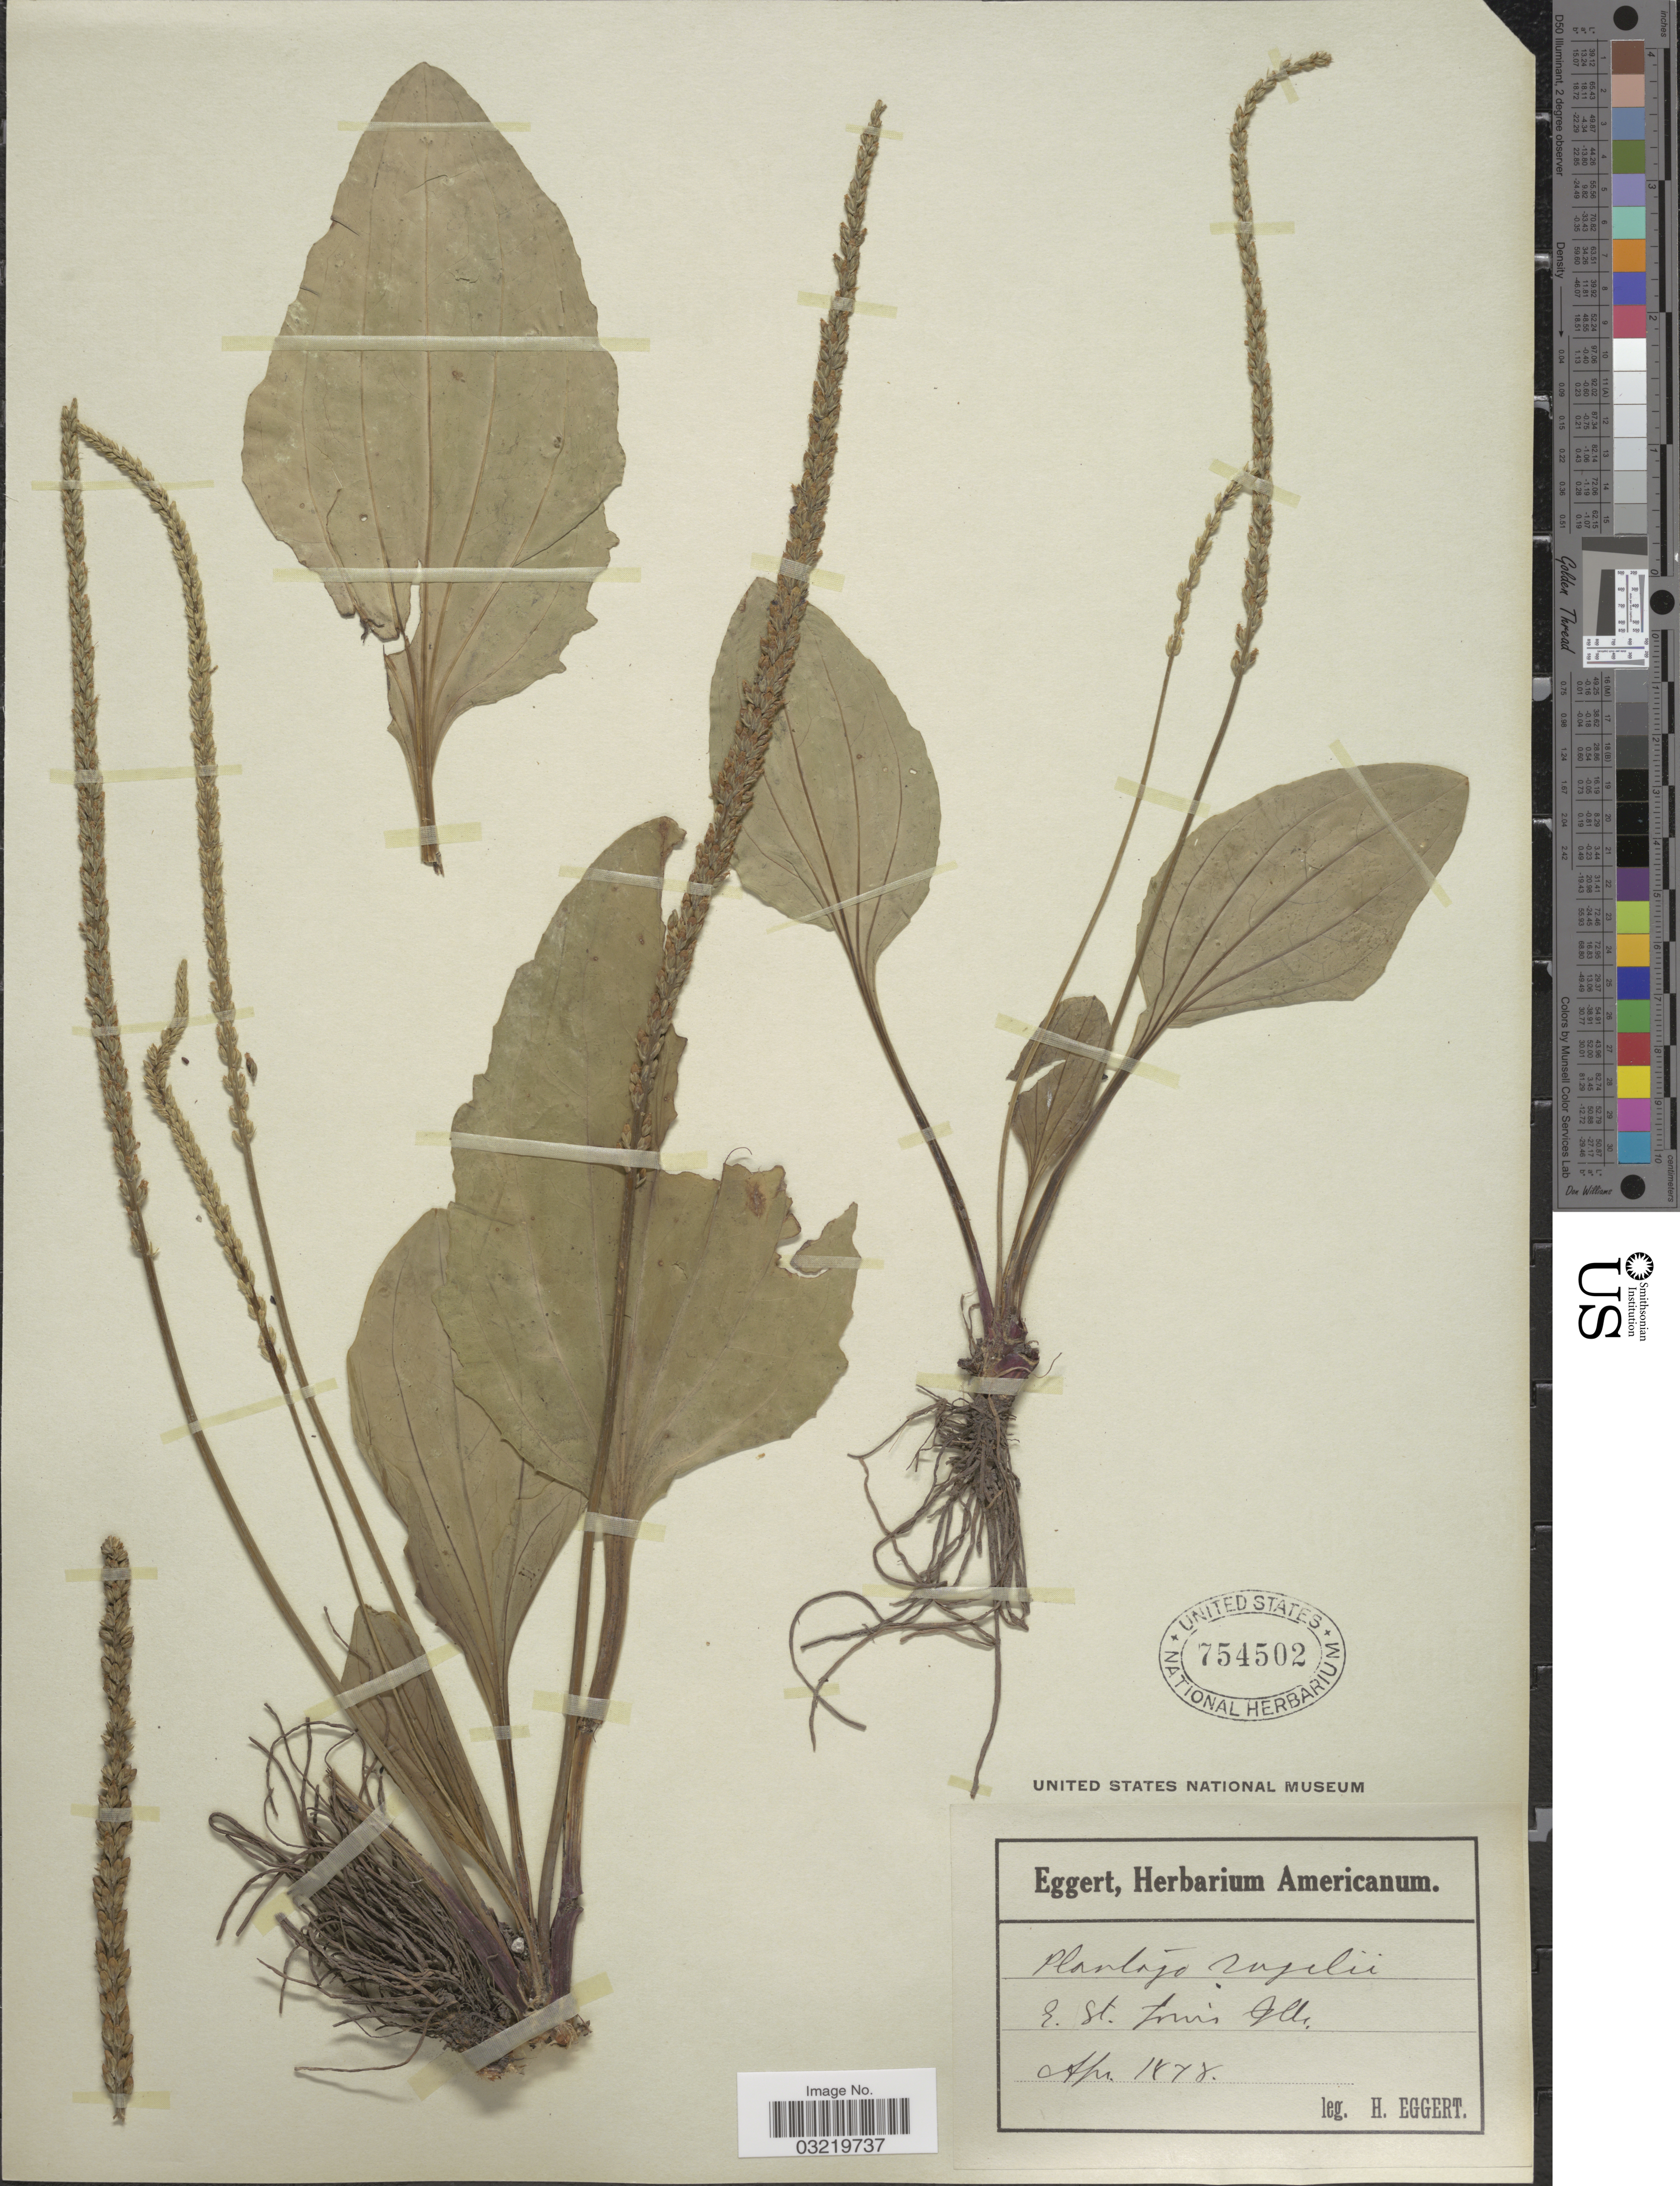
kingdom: Plantae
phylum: Tracheophyta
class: Magnoliopsida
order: Lamiales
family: Plantaginaceae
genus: Plantago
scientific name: Plantago rugelii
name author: Decne.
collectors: H. Eggert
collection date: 1878-04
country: United States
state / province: Illinois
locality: E. St. Louis.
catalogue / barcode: US 754502